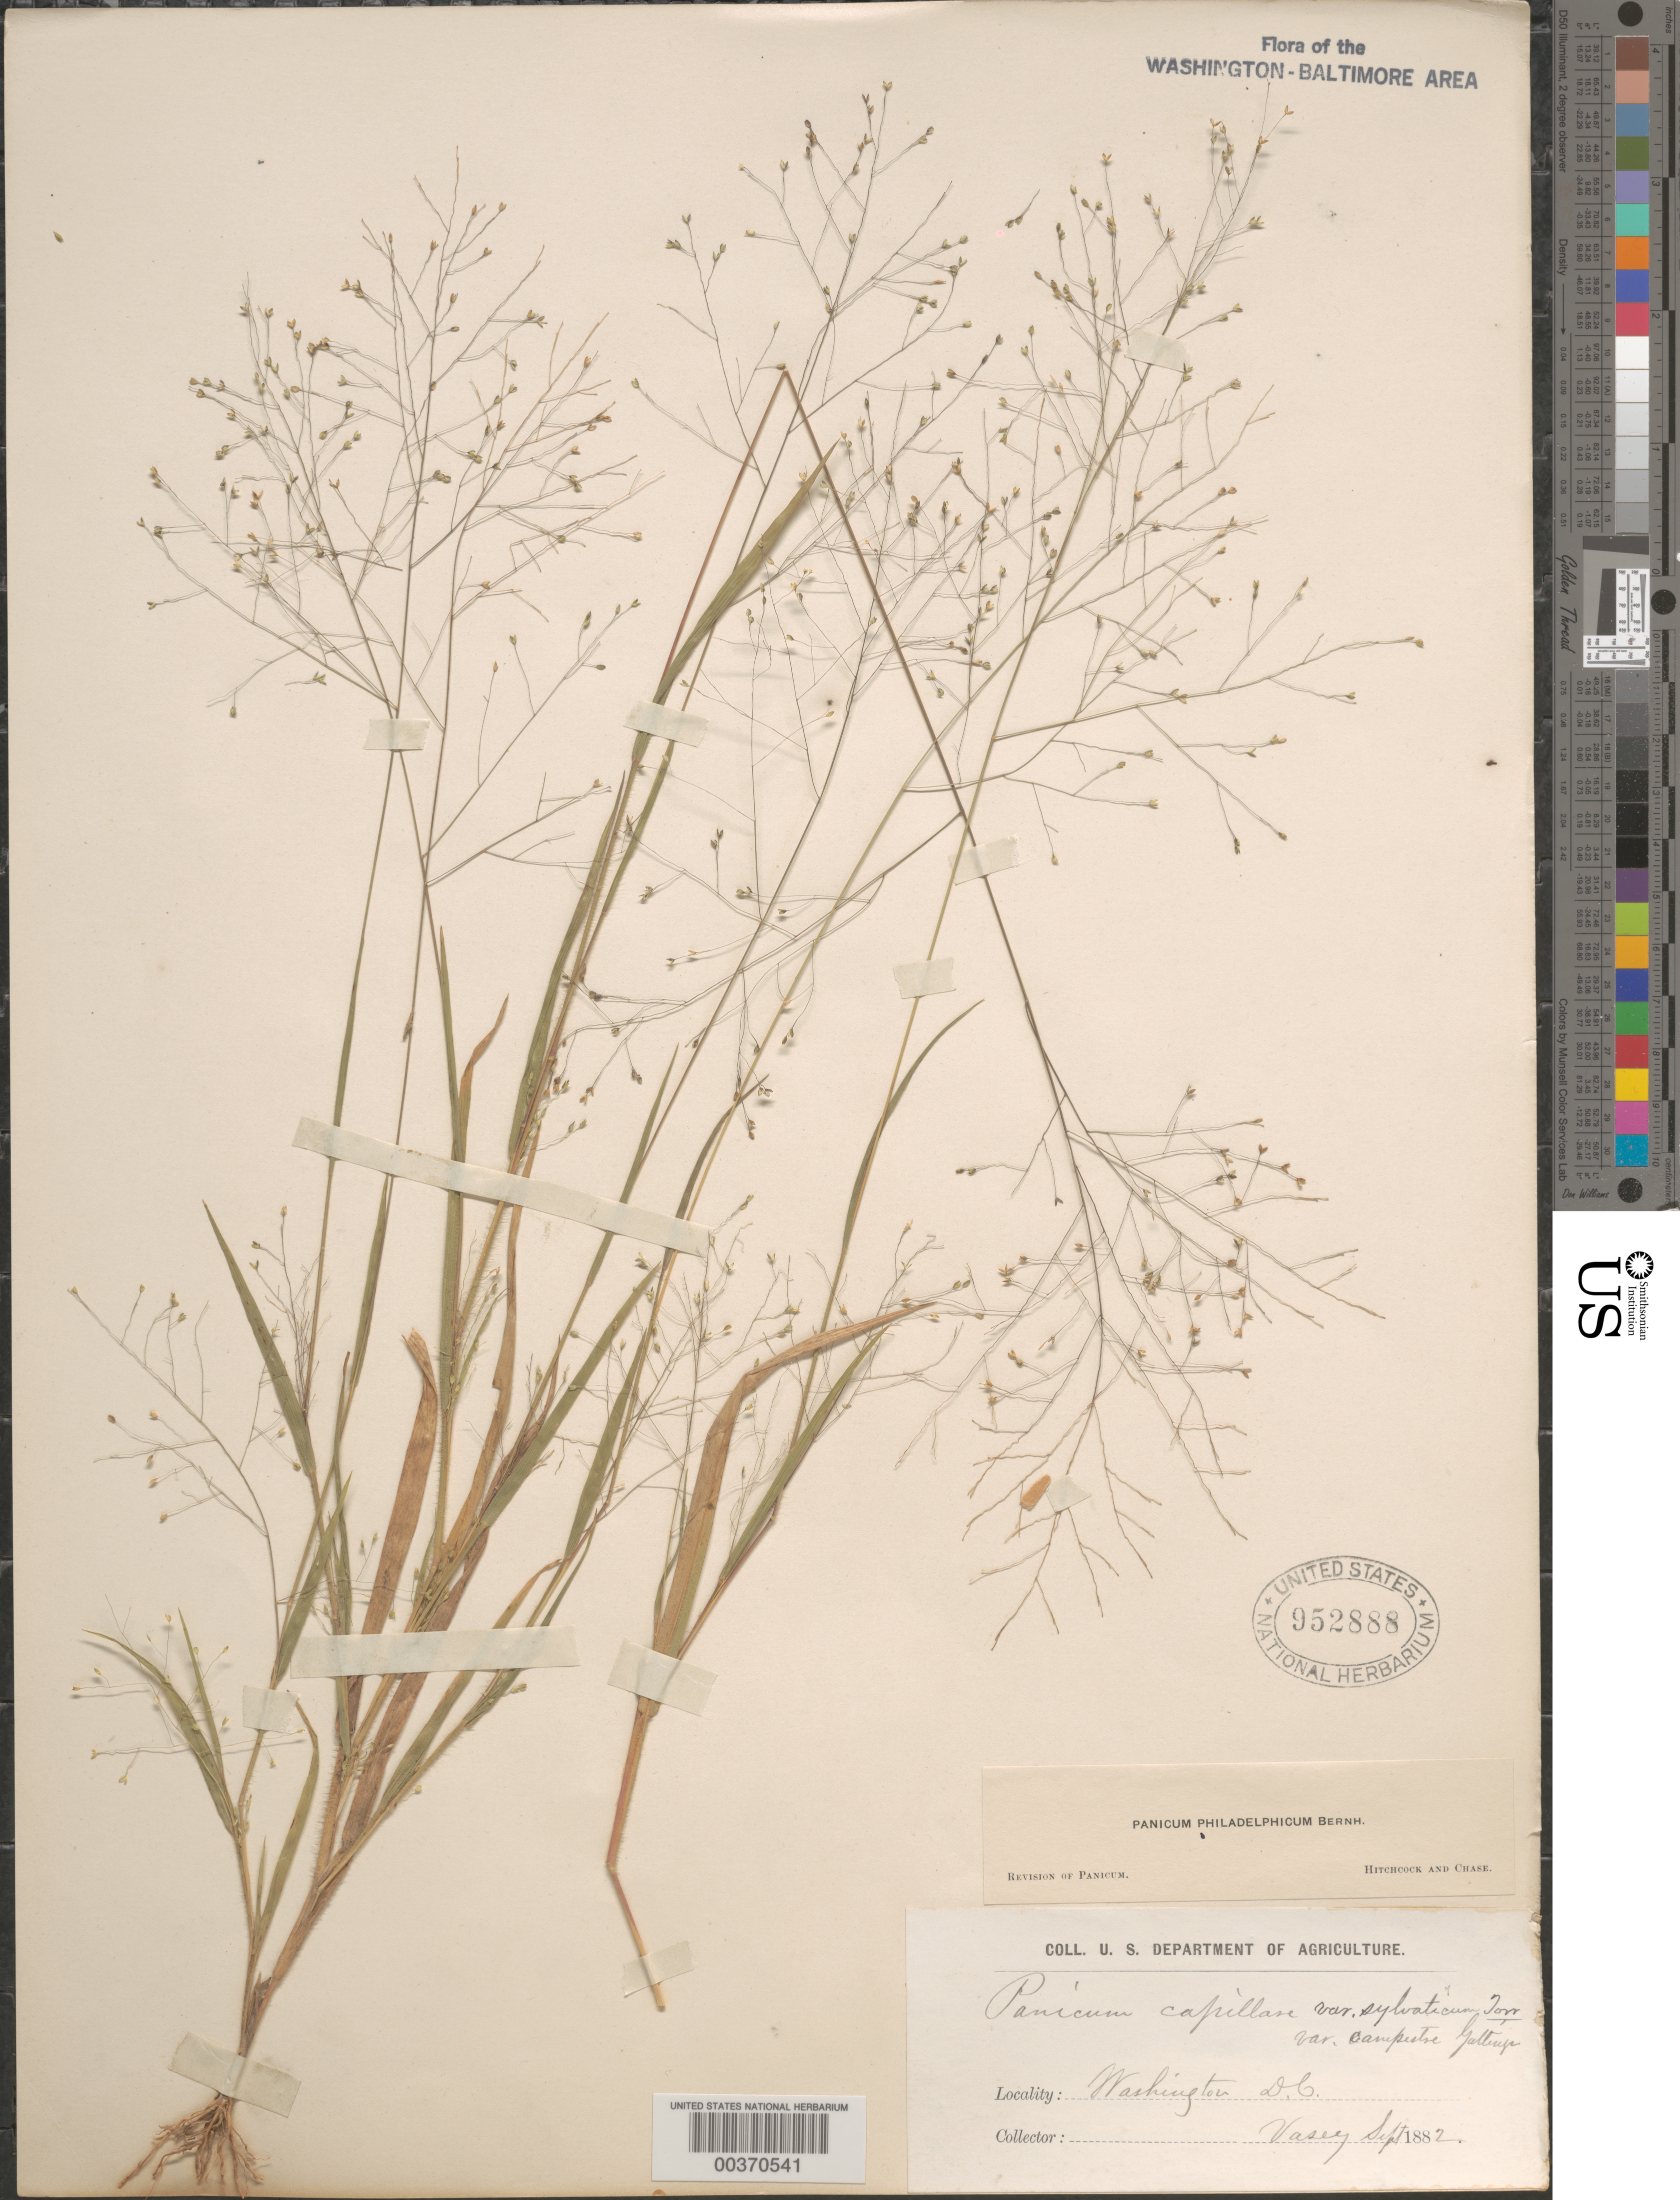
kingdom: Plantae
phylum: Tracheophyta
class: Liliopsida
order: Poales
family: Poaceae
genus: Panicum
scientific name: Panicum philadelphicum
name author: Bernh. ex Trin.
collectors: G. Vasey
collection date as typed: Sep 1882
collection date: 1882-09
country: United States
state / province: District of Columbia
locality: Washington DC area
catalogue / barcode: US 952888